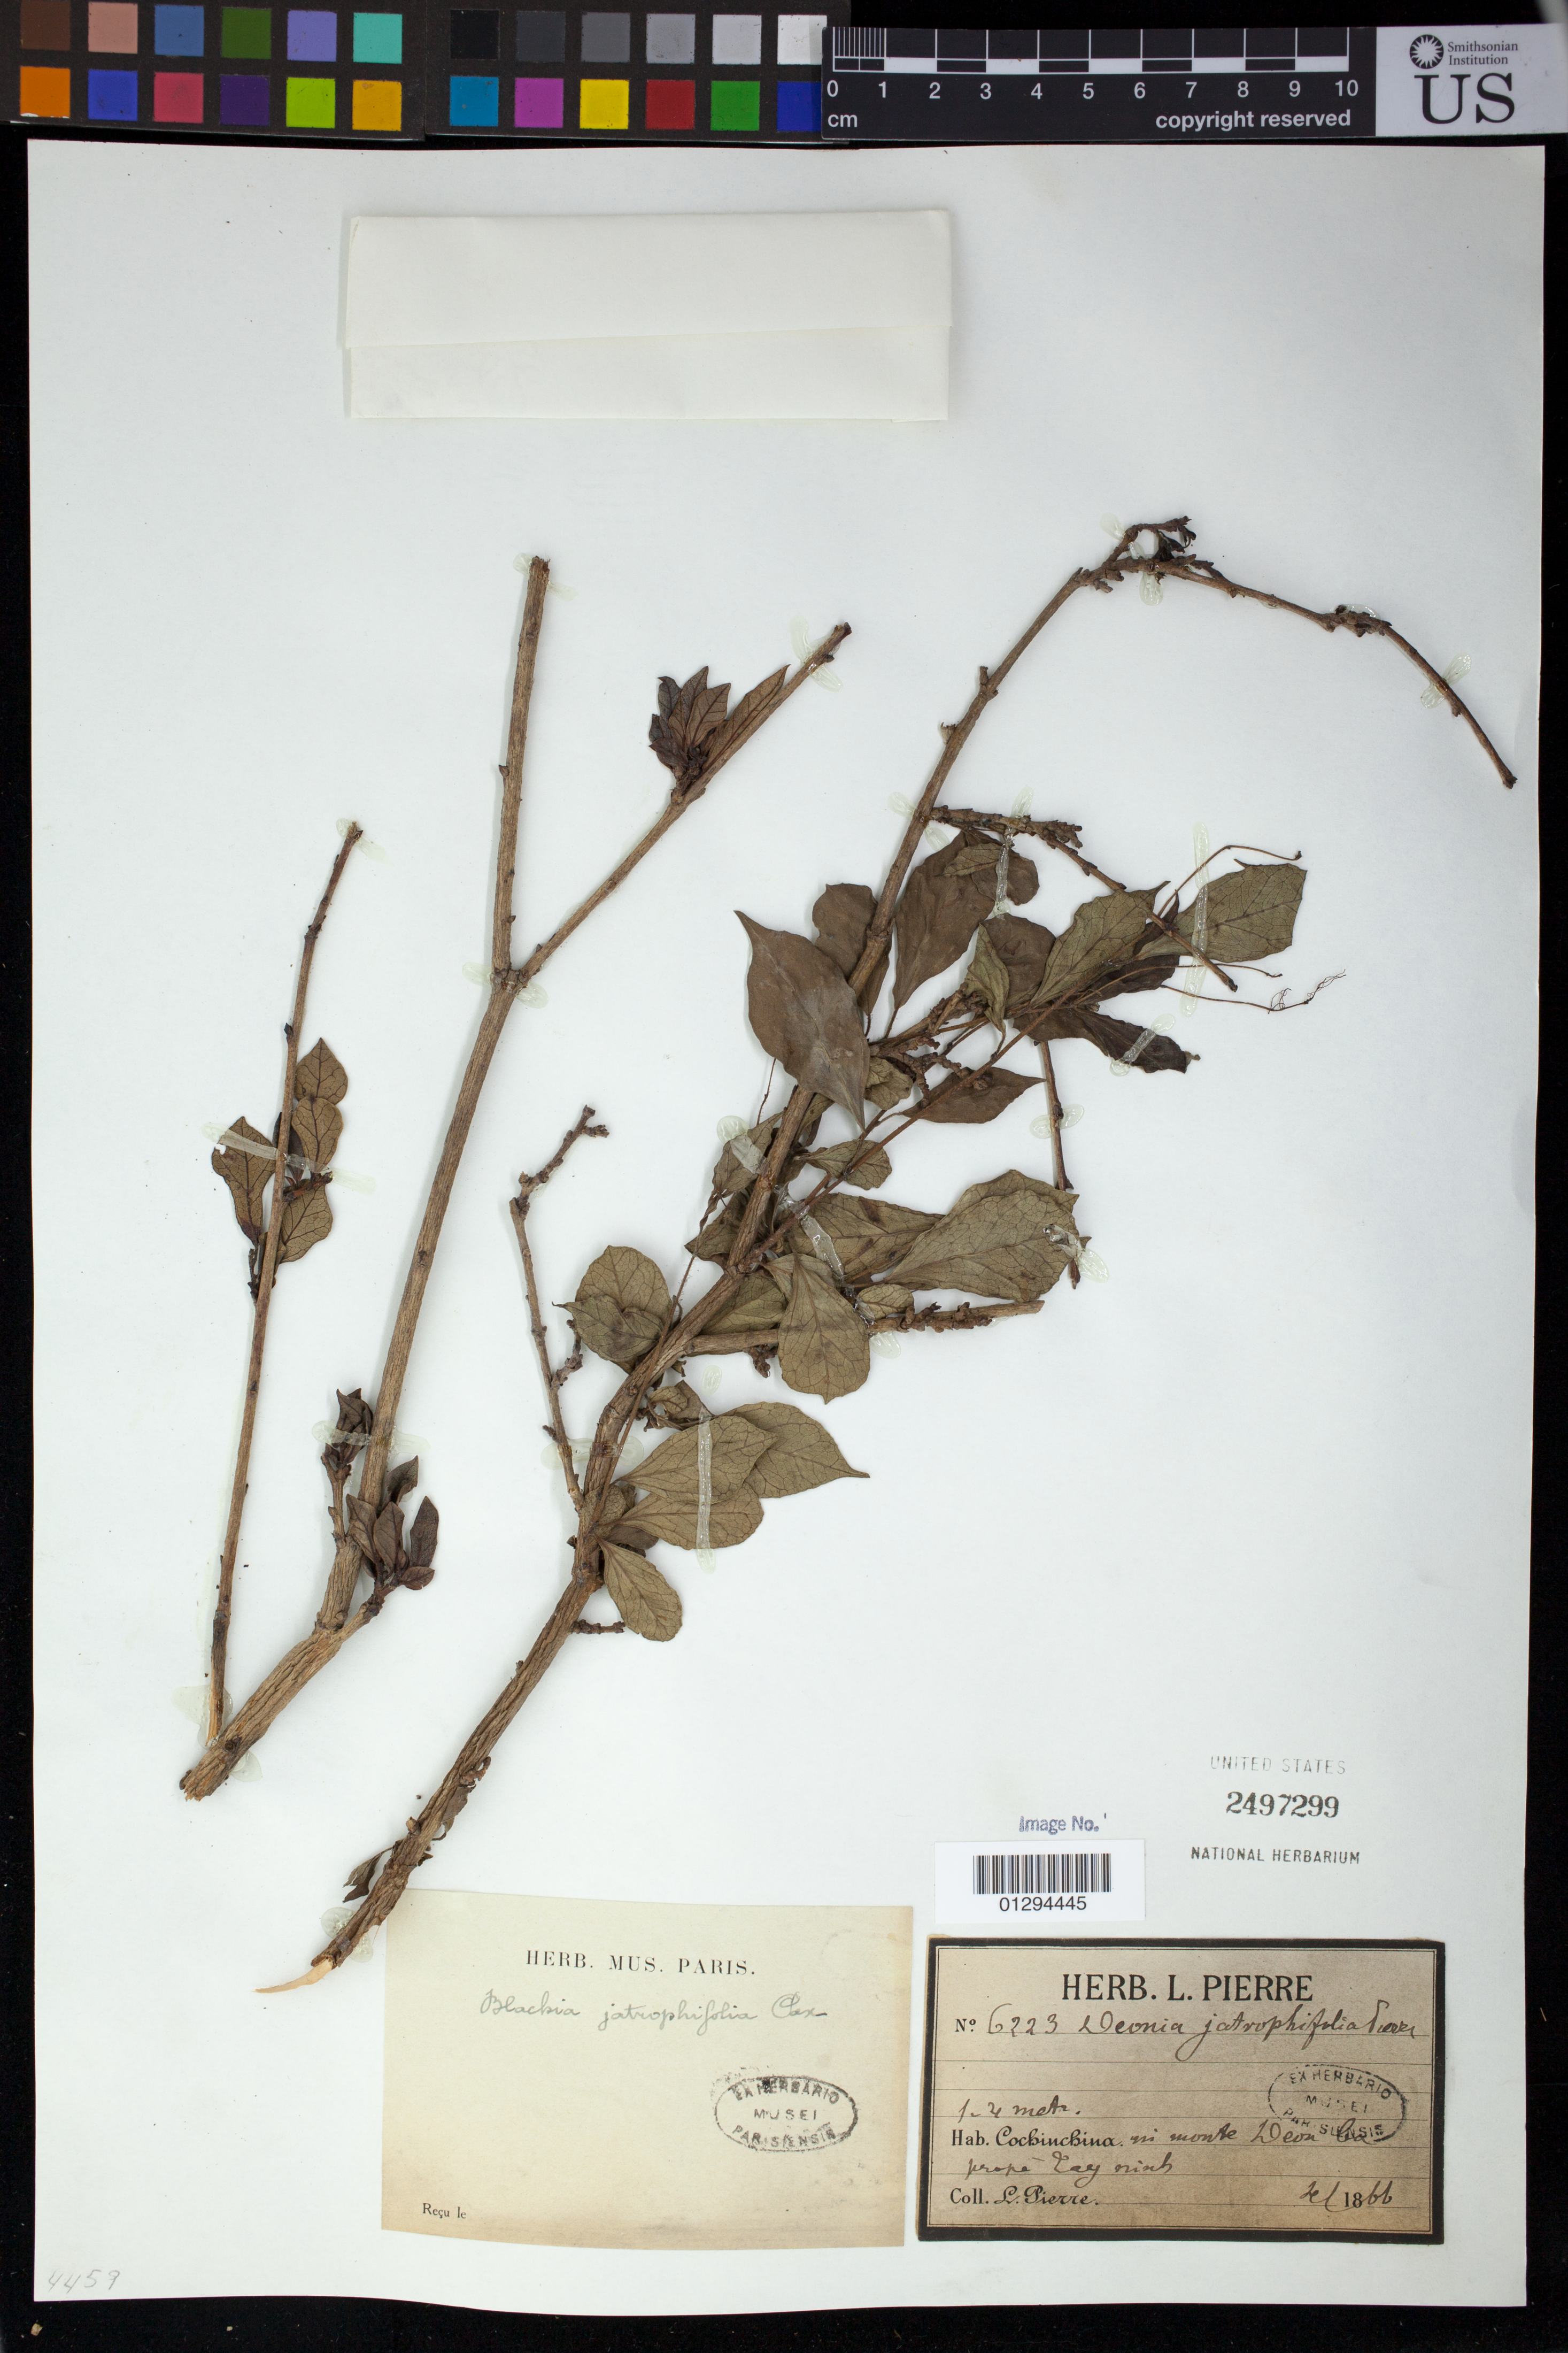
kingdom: Plantae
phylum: Tracheophyta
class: Magnoliopsida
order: Malpighiales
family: Euphorbiaceae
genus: Blachia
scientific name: Blachia jatrophifolia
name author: Pax & Hoffm.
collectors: J. Pierre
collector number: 6223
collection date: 1866-04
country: Vietnam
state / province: Tay Ninh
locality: Cochinchina. Monte Deon Ga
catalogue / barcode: US 2497299